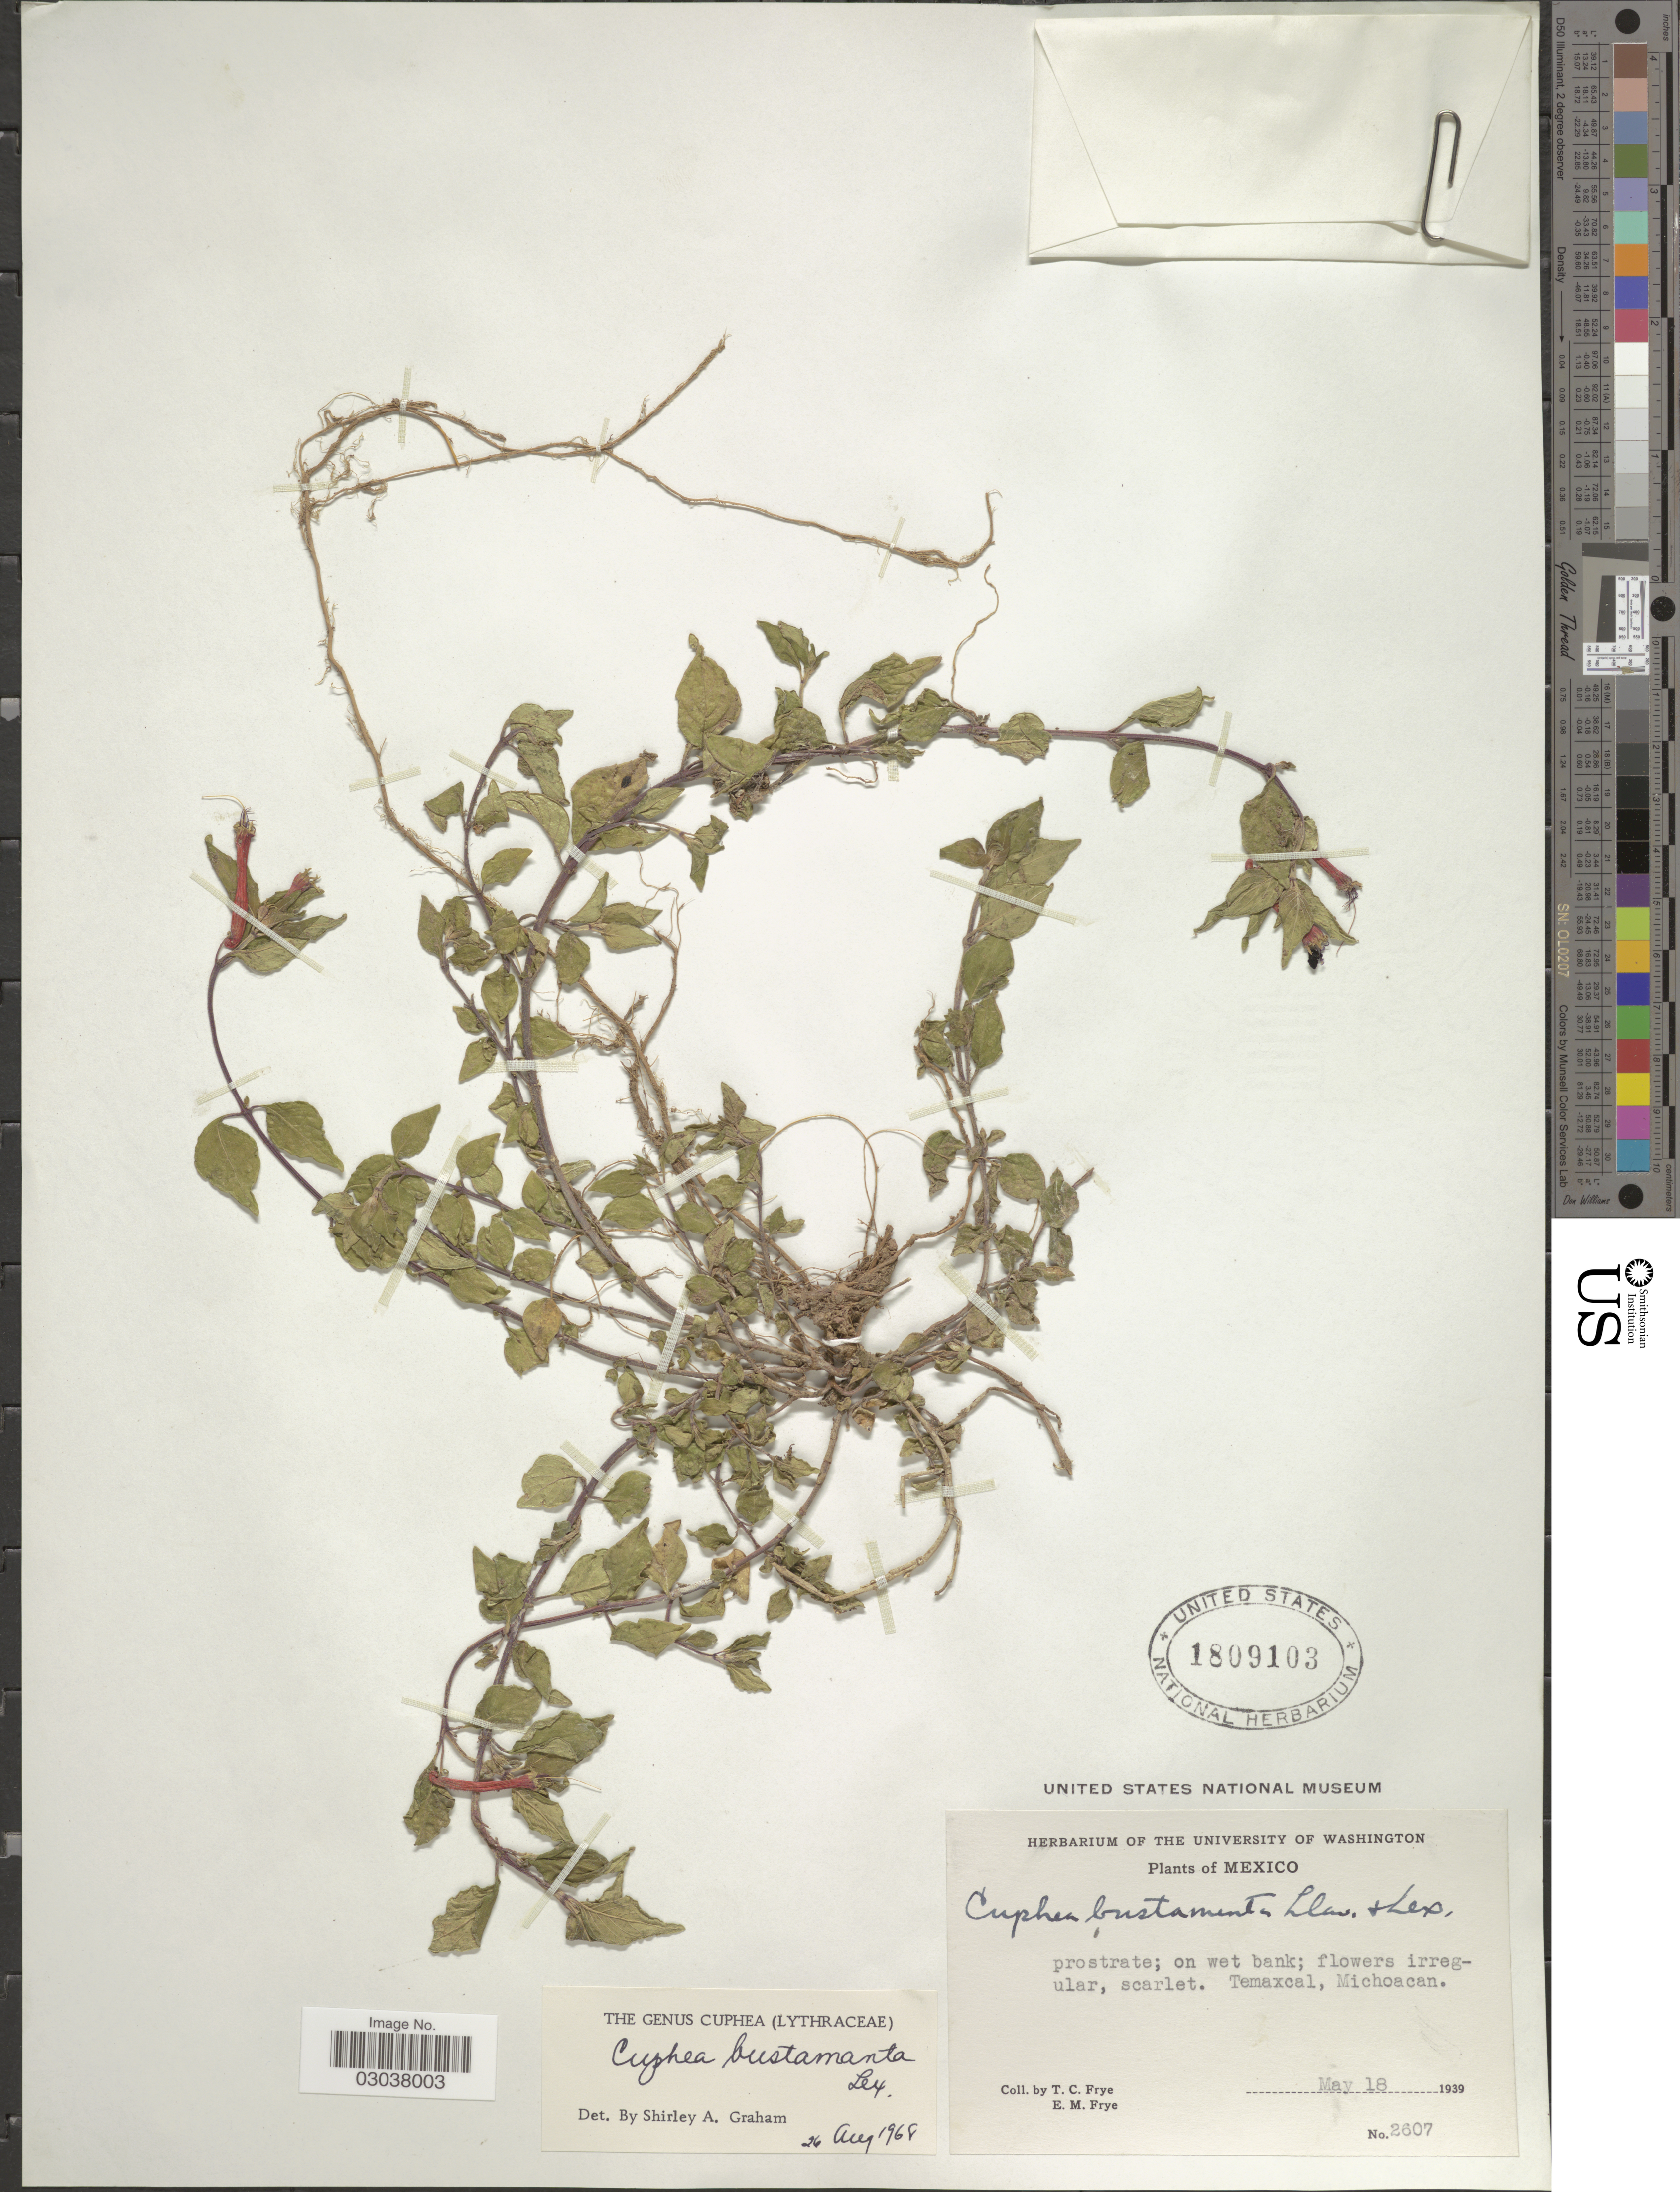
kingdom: Plantae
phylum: Tracheophyta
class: Magnoliopsida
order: Myrtales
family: Lythraceae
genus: Cuphea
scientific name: Cuphea bustamanta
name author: Lex.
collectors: T. C. Frye & E. Frye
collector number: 2607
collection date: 1939-05-18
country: Mexico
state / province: Michoacán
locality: Temaxcal.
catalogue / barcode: US 1809103